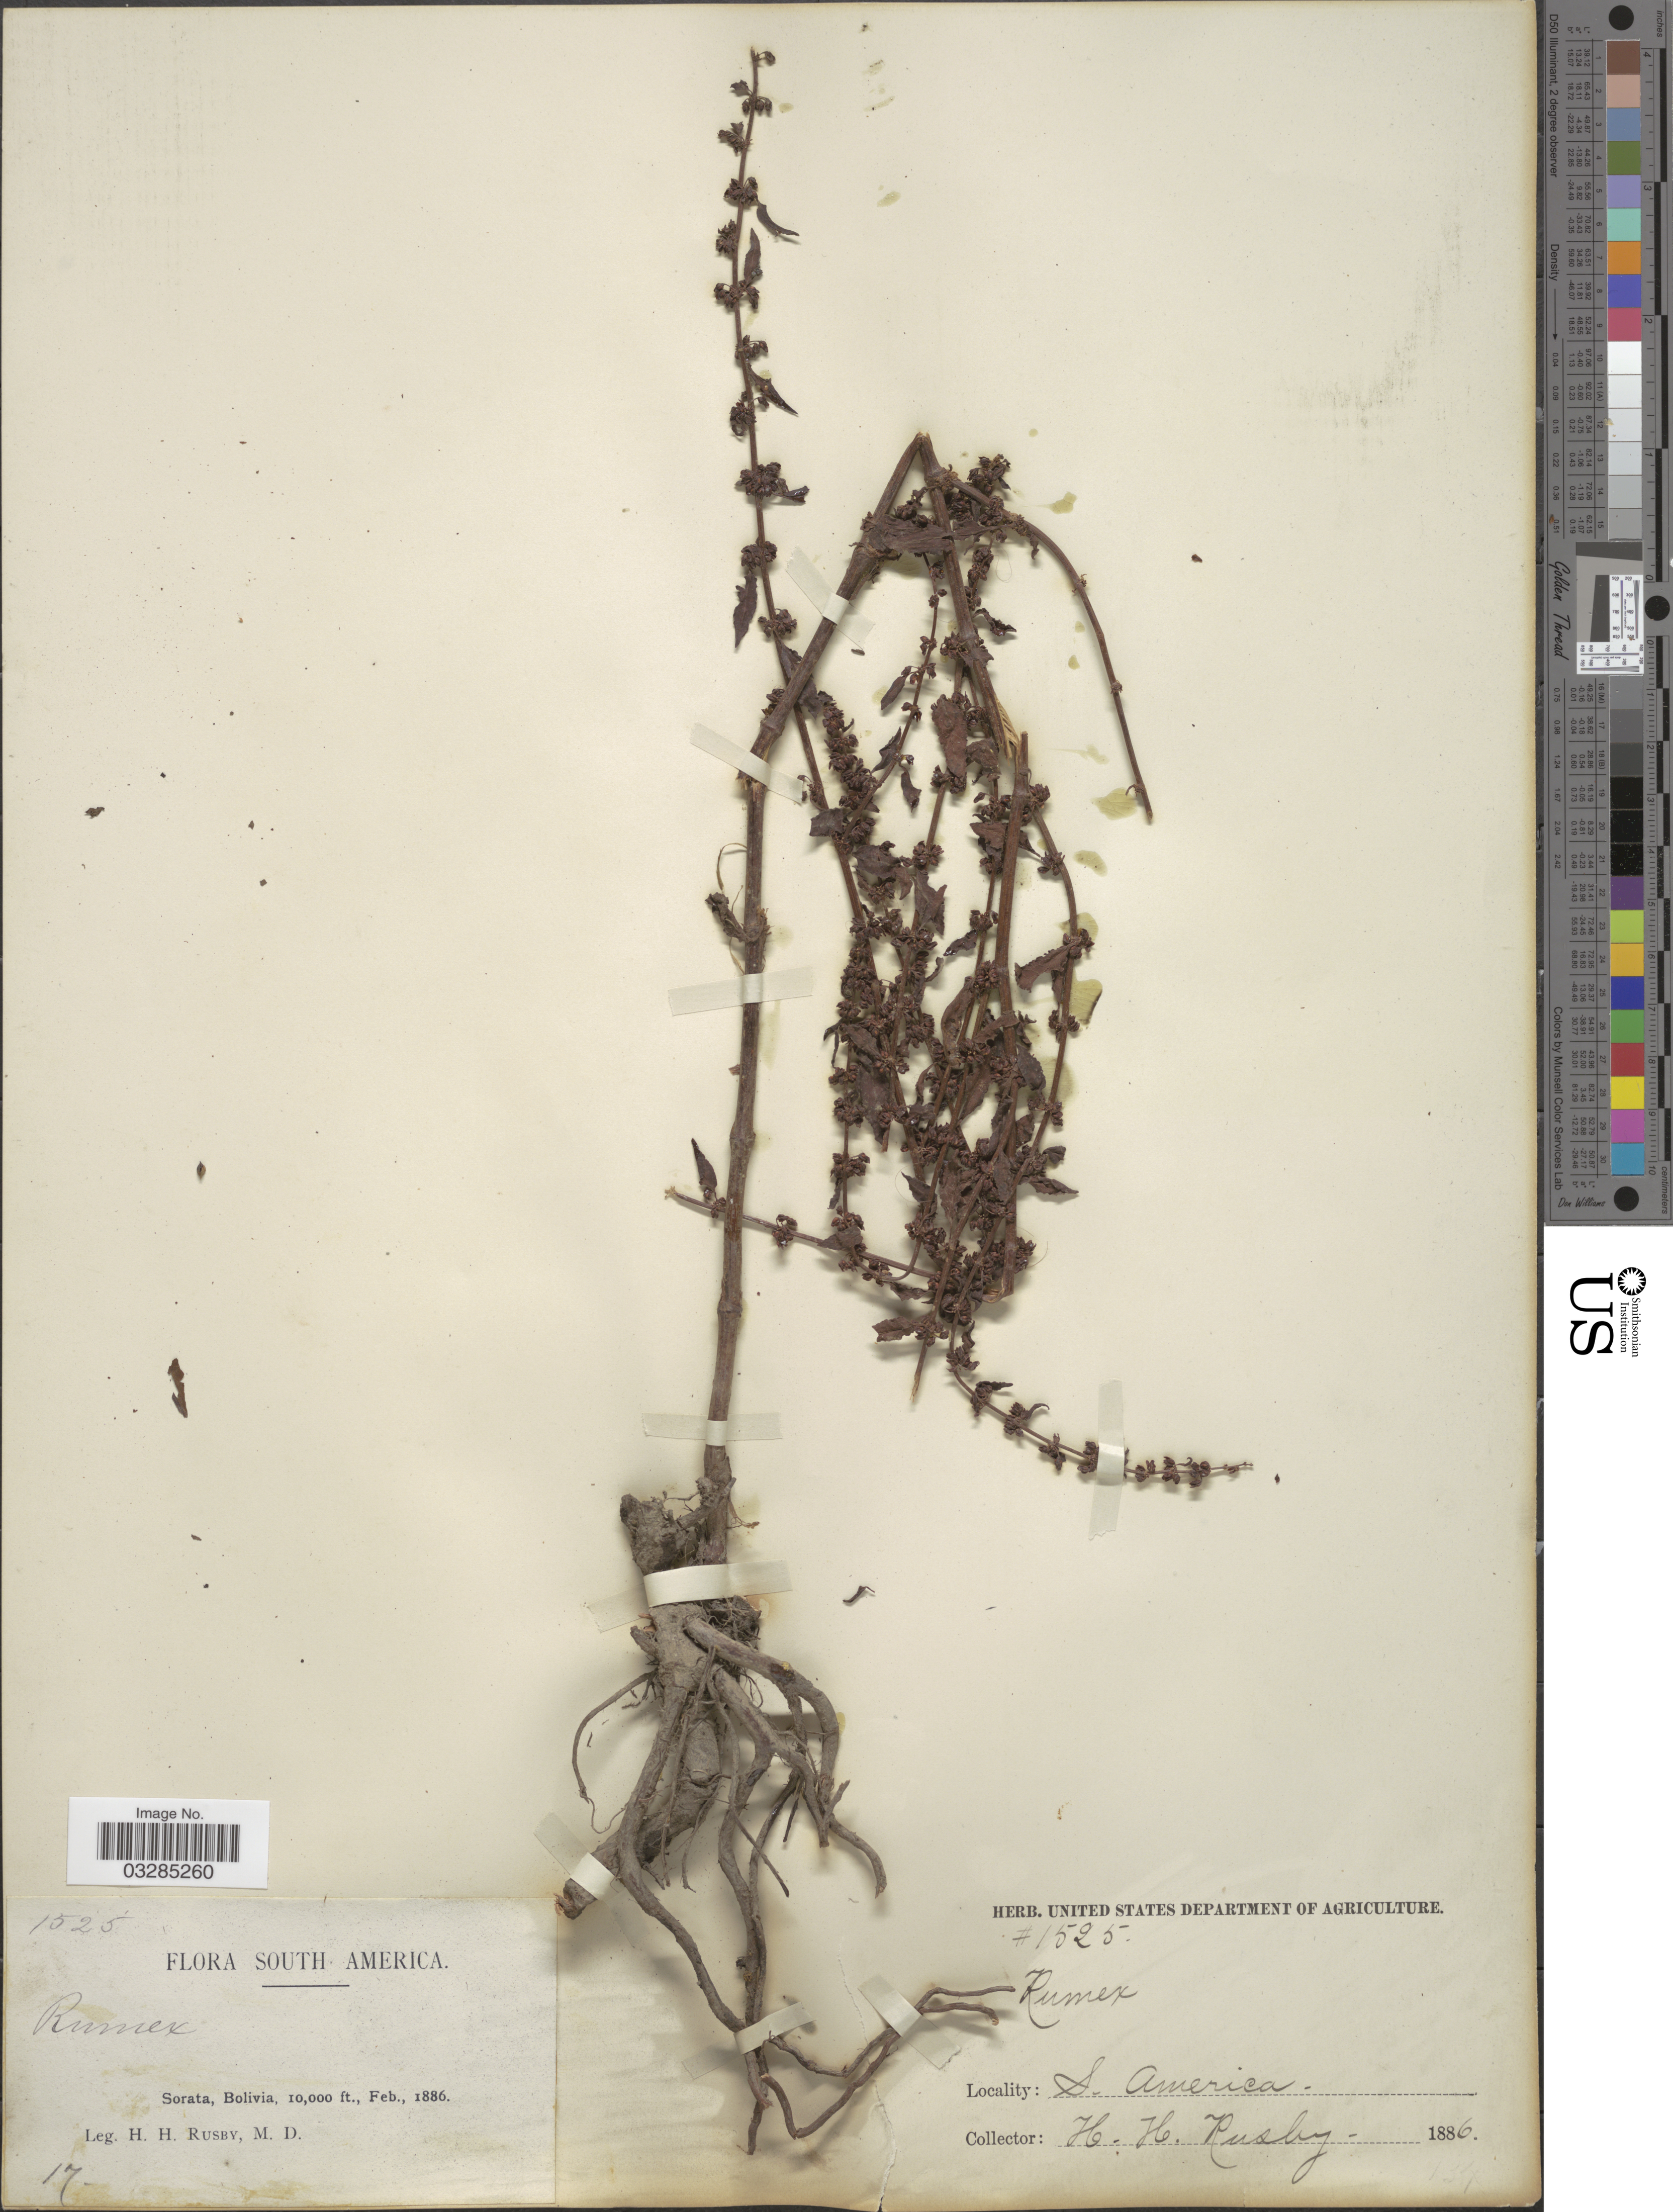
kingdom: Plantae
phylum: Tracheophyta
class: Magnoliopsida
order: Caryophyllales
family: Polygonaceae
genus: Rumex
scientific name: Rumex conglomeratus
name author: Murray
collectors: H. H. Rusby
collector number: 1525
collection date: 1886-02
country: Bolivia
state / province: La Páz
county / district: Larecaja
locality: Sorata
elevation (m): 3048